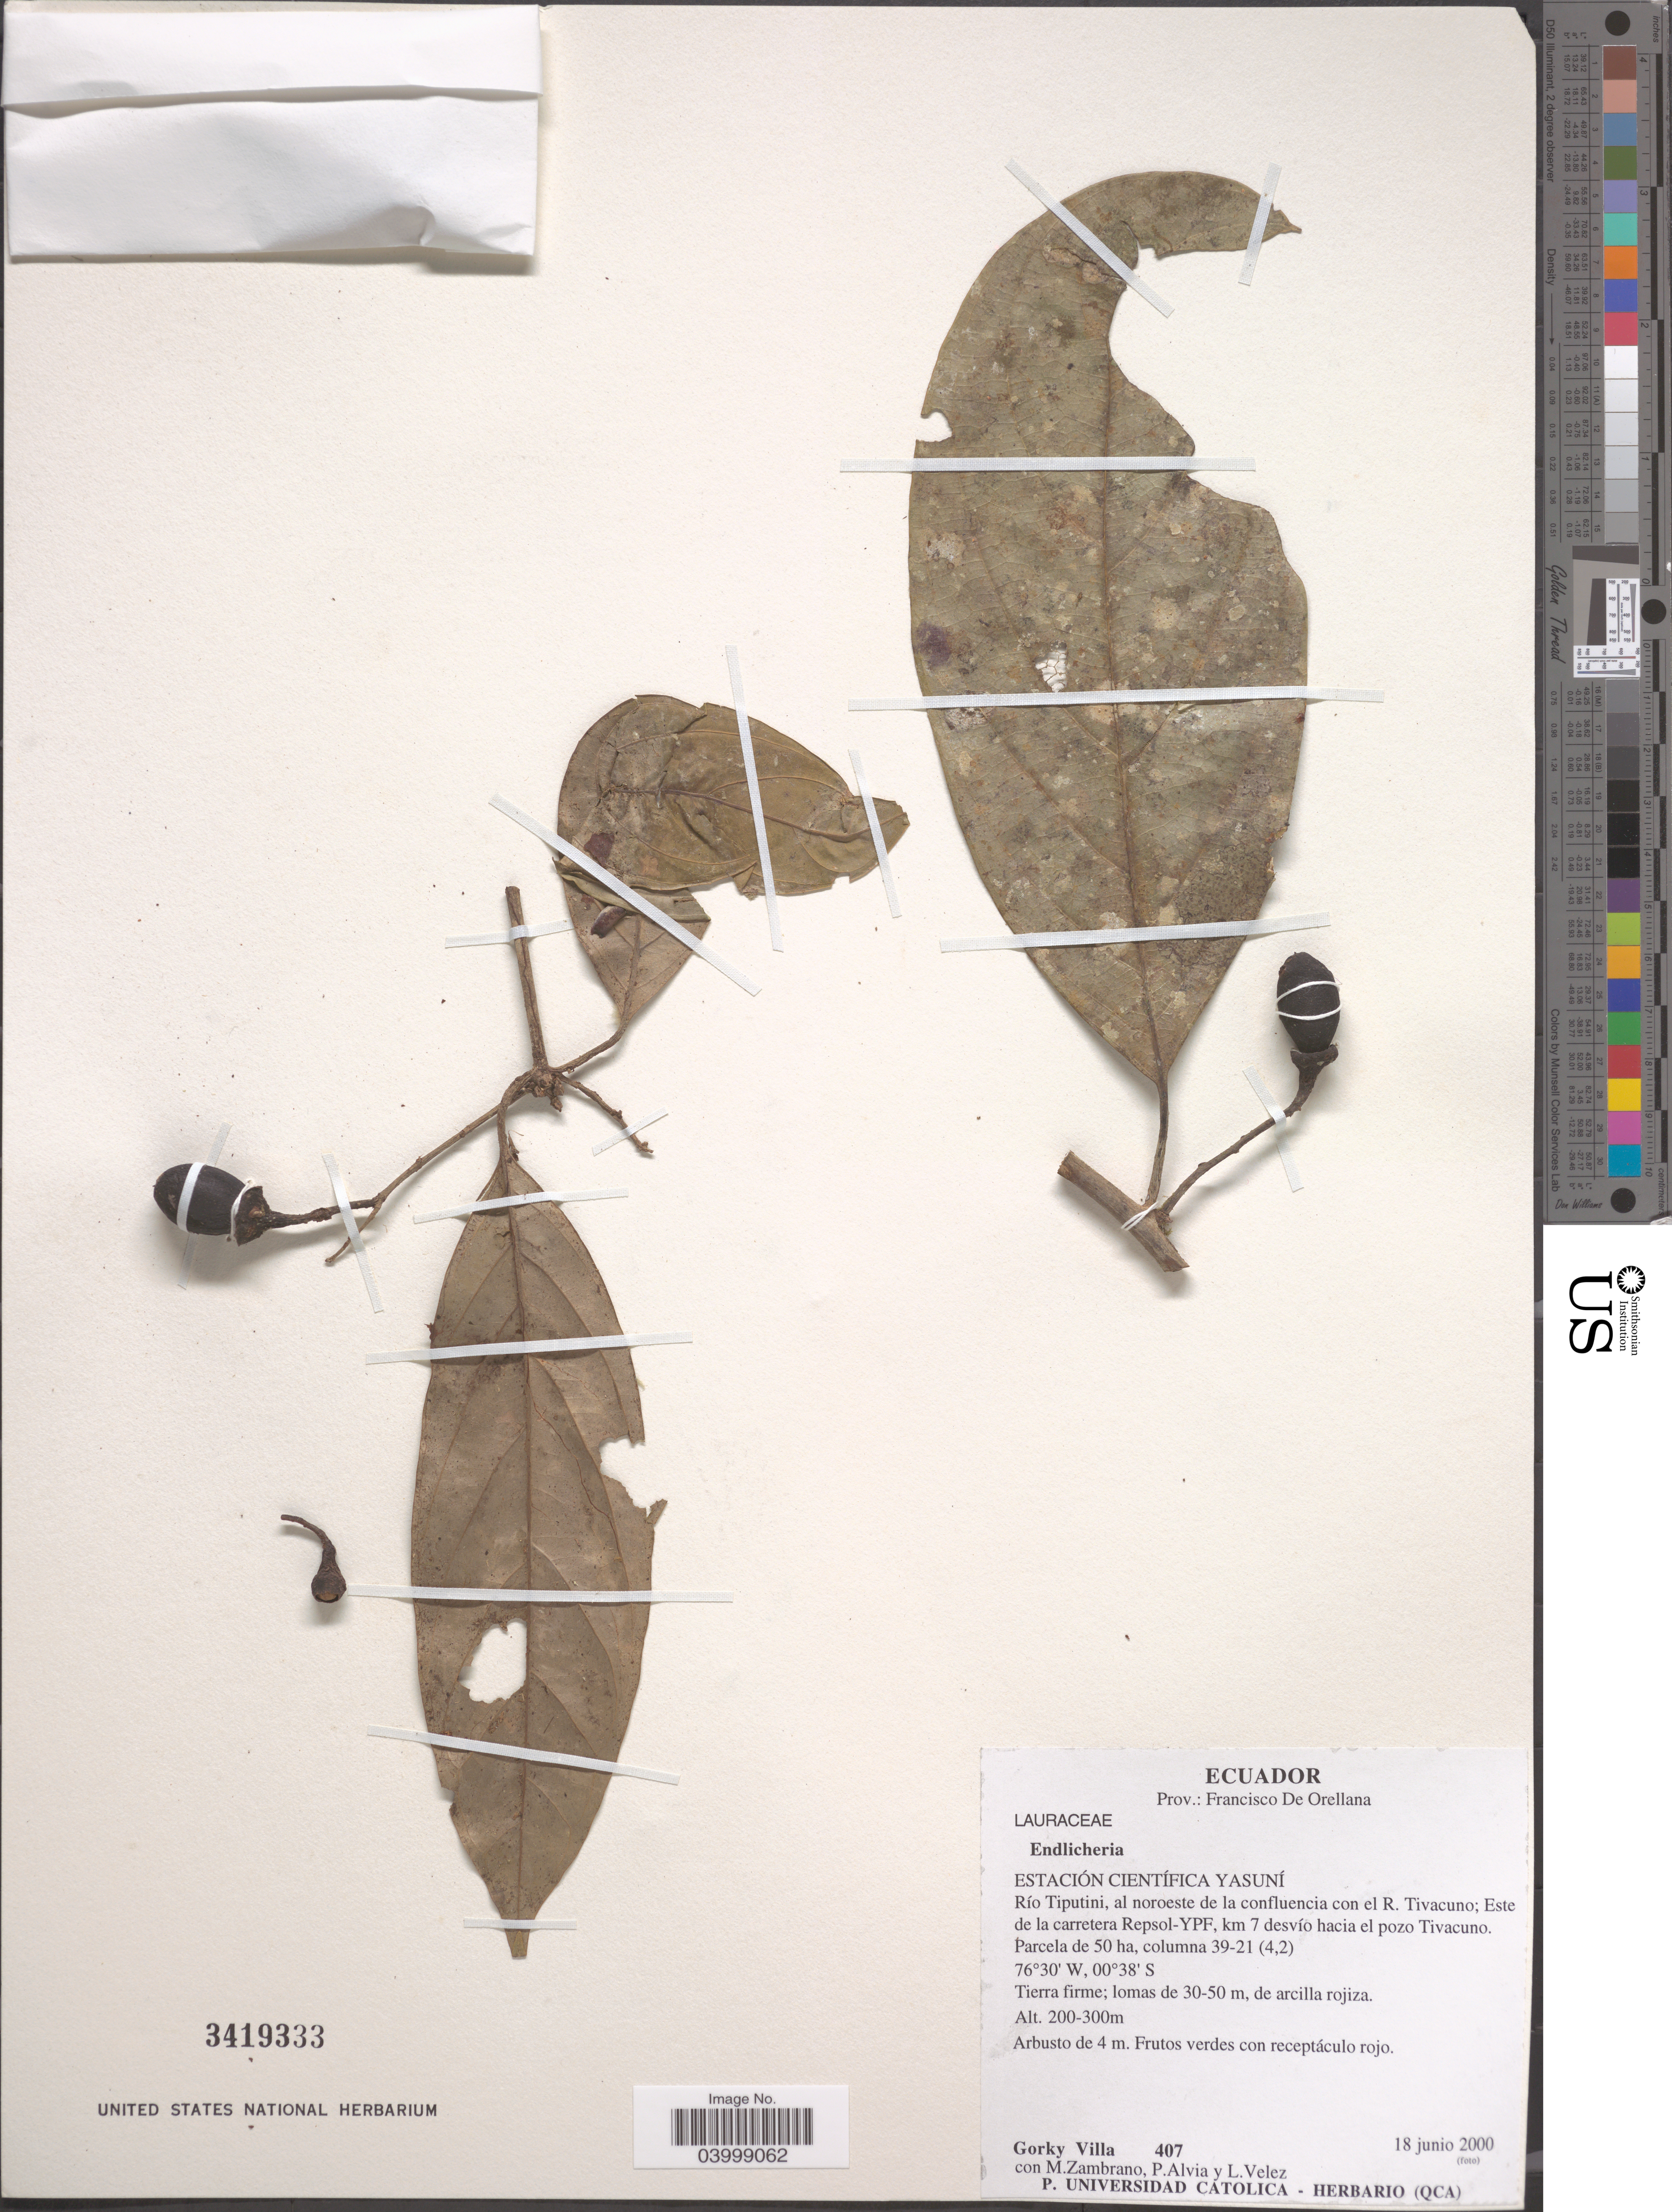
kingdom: Plantae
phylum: Tracheophyta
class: Magnoliopsida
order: Laurales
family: Lauraceae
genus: Endlicheria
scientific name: Endlicheria sp.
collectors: G. Villa, M. Zambrano, P. Alvia & L. Velez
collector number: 407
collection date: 2000-06-18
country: Ecuador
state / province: Orellana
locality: Prov.: Francisco De Orellana. ESTACIÓN CIENTÍFICA YASUNÍ. Río Tiputini, al noroeste de la confluencia con el R. Tivacuno; Este de la carretera Repsol-YPF, km 7 desvío hacia el pozo Tivacuno. Parcela de 50 ha, columna 39-21 (4,2).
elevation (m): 200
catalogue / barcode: US 3419333